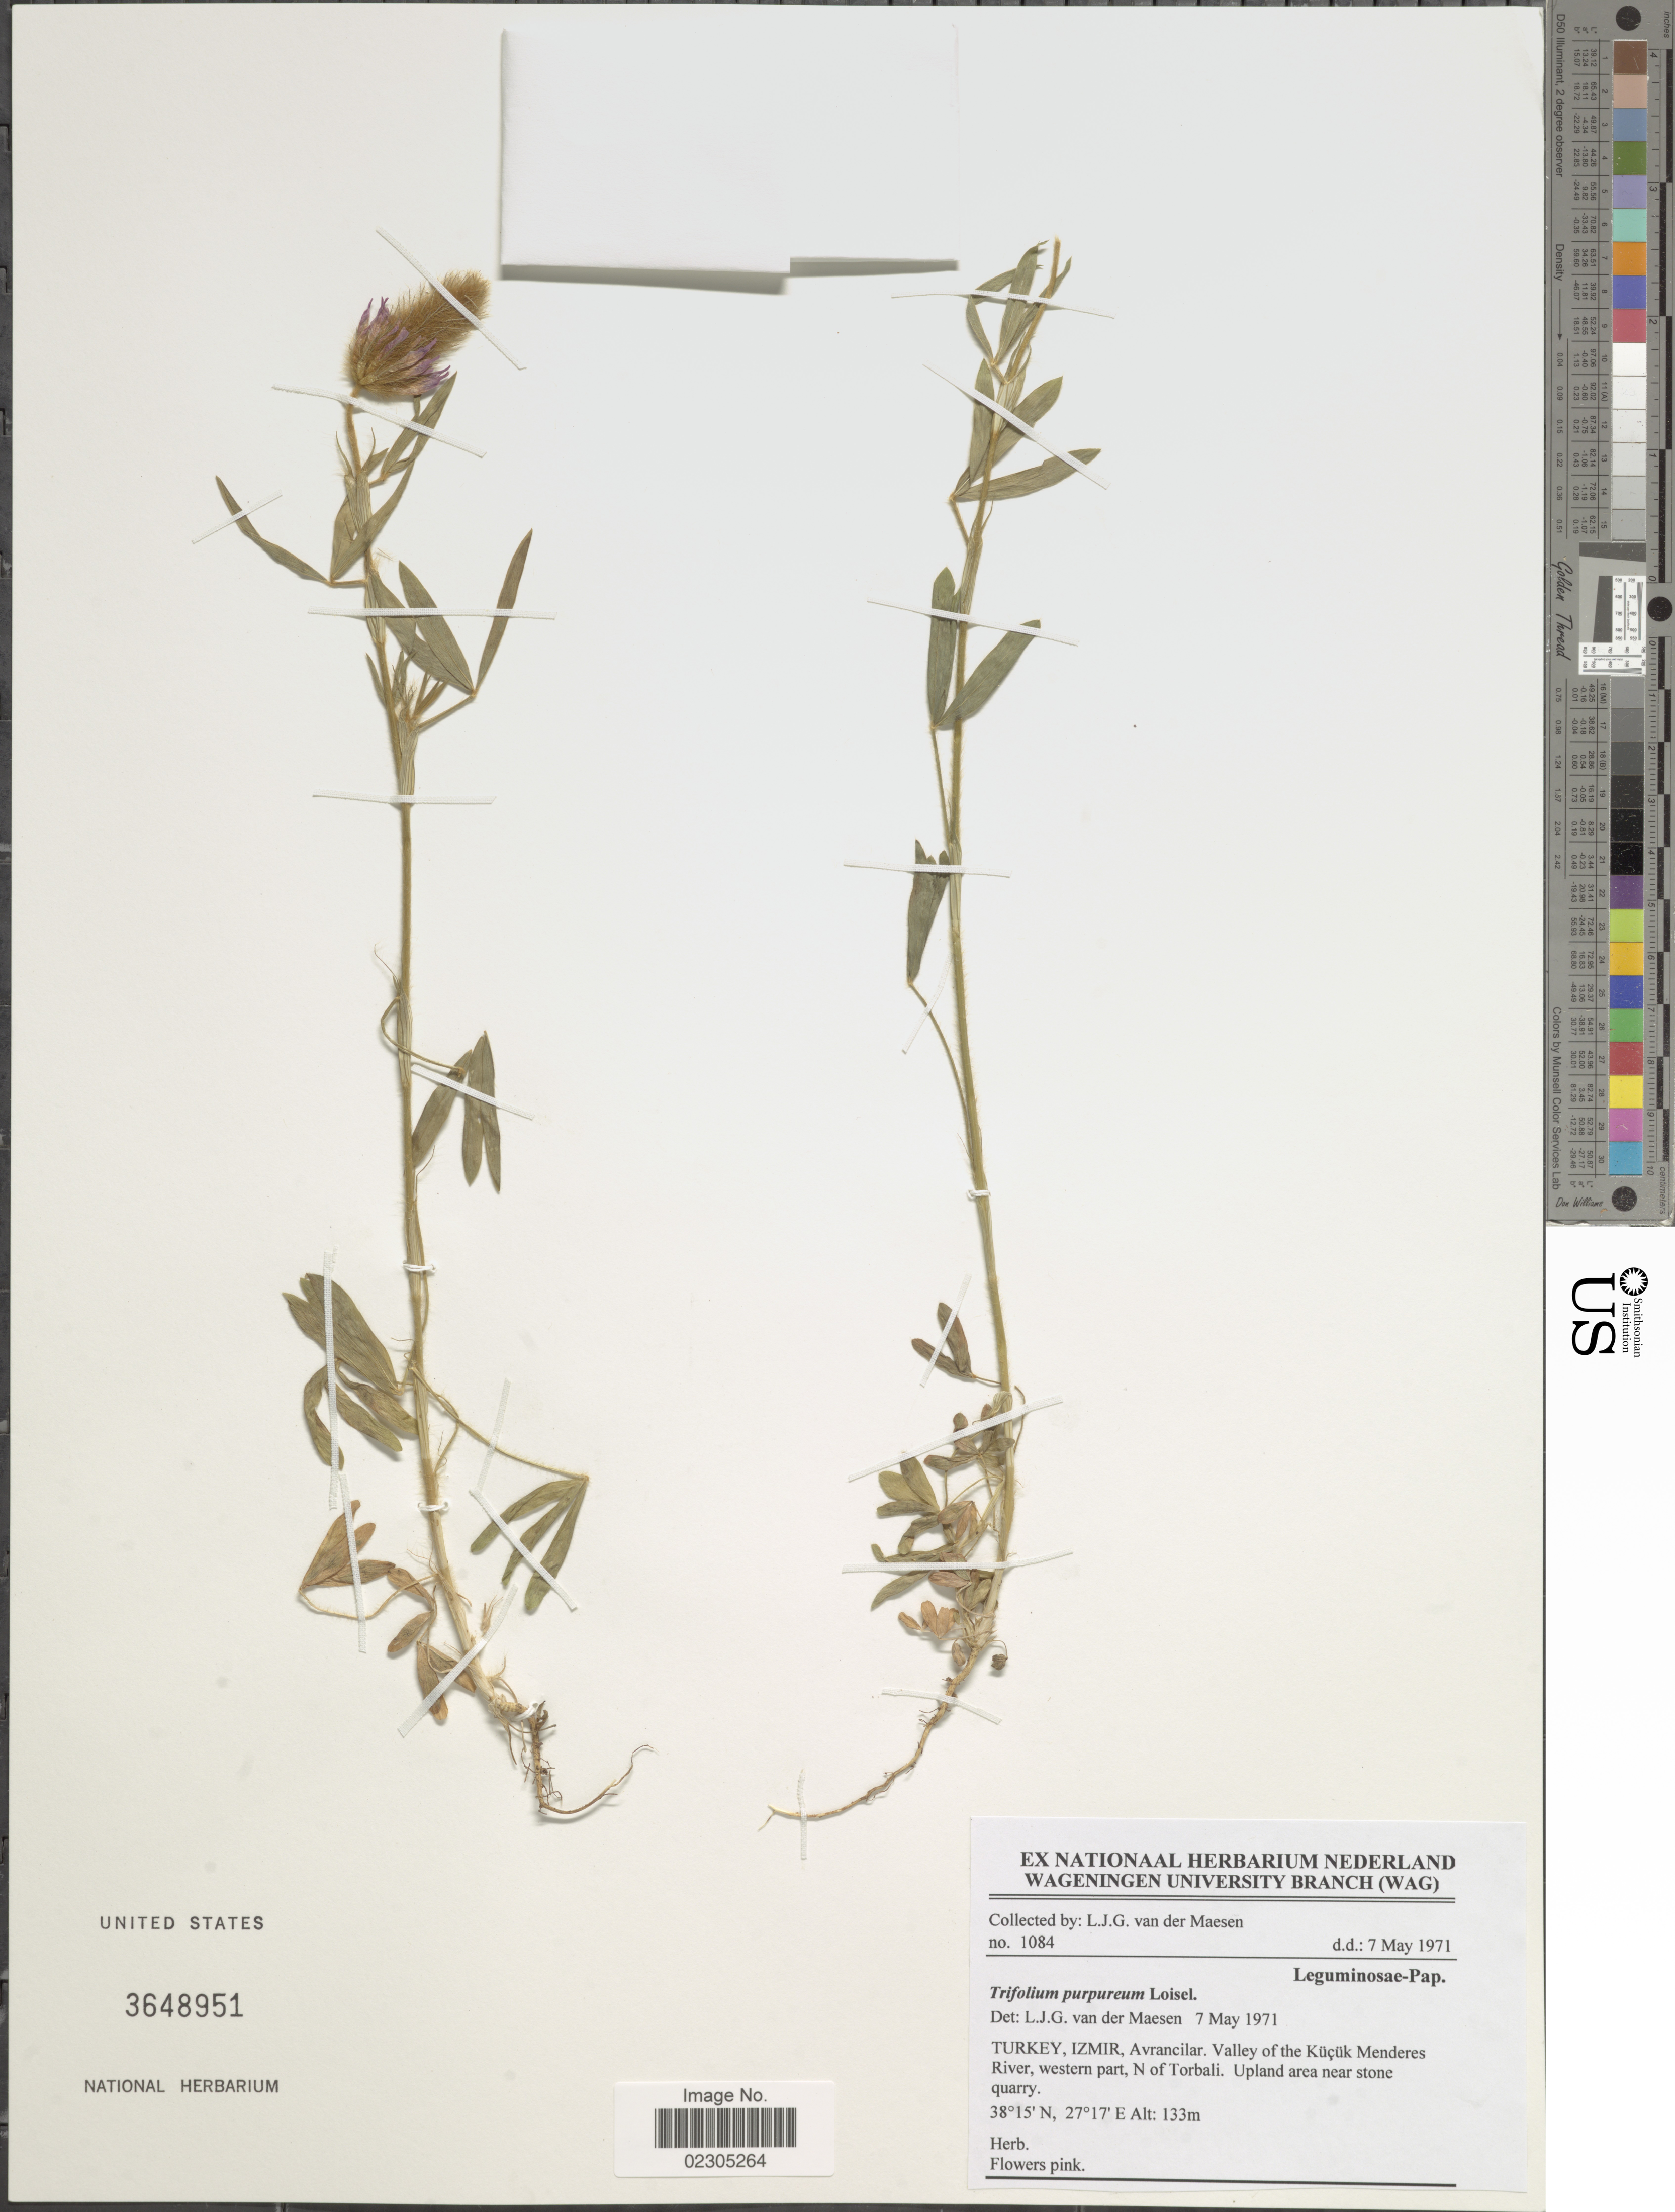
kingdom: Plantae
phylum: Tracheophyta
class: Magnoliopsida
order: Fabales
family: Fabaceae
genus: Trifolium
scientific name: Trifolium purpureum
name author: Loisel.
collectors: L. van der Maesen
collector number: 1084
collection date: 1971-05-07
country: Turkey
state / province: Izmir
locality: Avrancilar. Valley of the Kucuk Menderes River, western part, N of Torbali. Upland area near stone quarry.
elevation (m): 133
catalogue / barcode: US 3648951